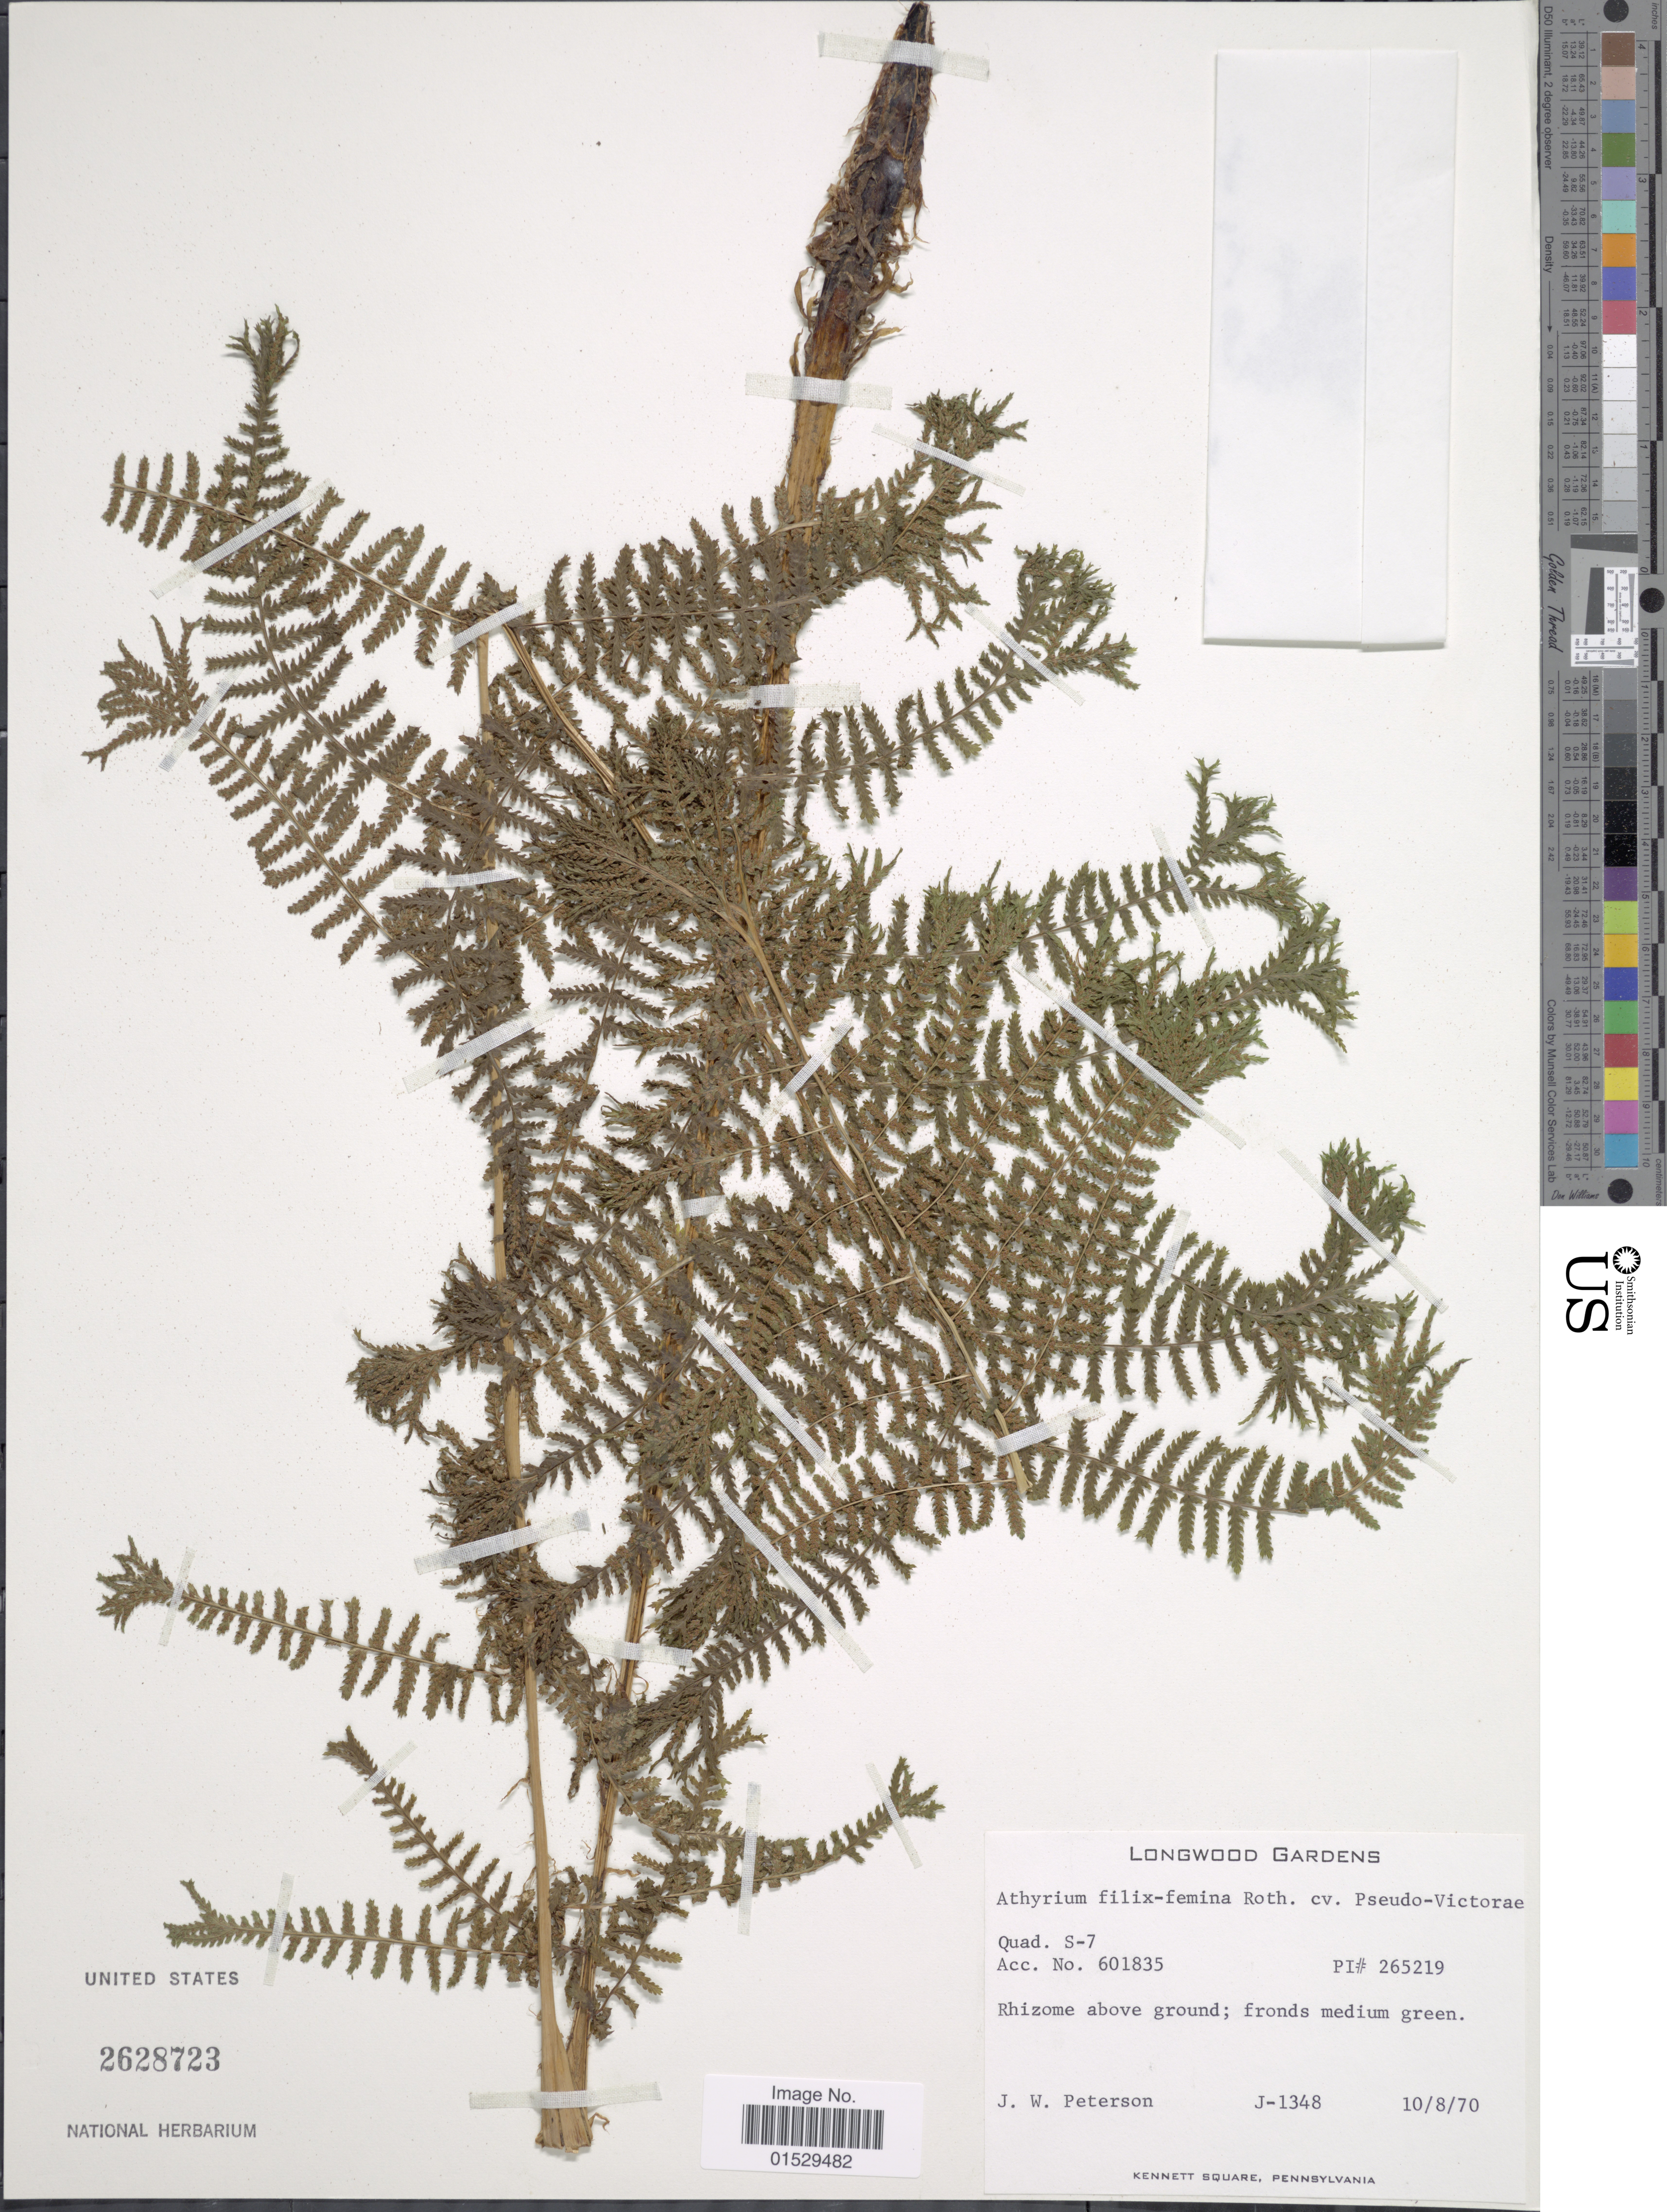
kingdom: Plantae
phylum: Tracheophyta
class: Polypodiopsida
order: Polypodiales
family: Athyriaceae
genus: Athyrium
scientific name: Athyrium filix-femina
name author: (L.) Roth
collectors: J. W. Peterson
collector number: J-1348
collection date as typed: Transcribed d/m/y: 8/10/70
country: United States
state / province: Pennsylvania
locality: Longwood Gardens, Quad. S-7, Acc. No. 601835, Kennett Square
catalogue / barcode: US 2628723